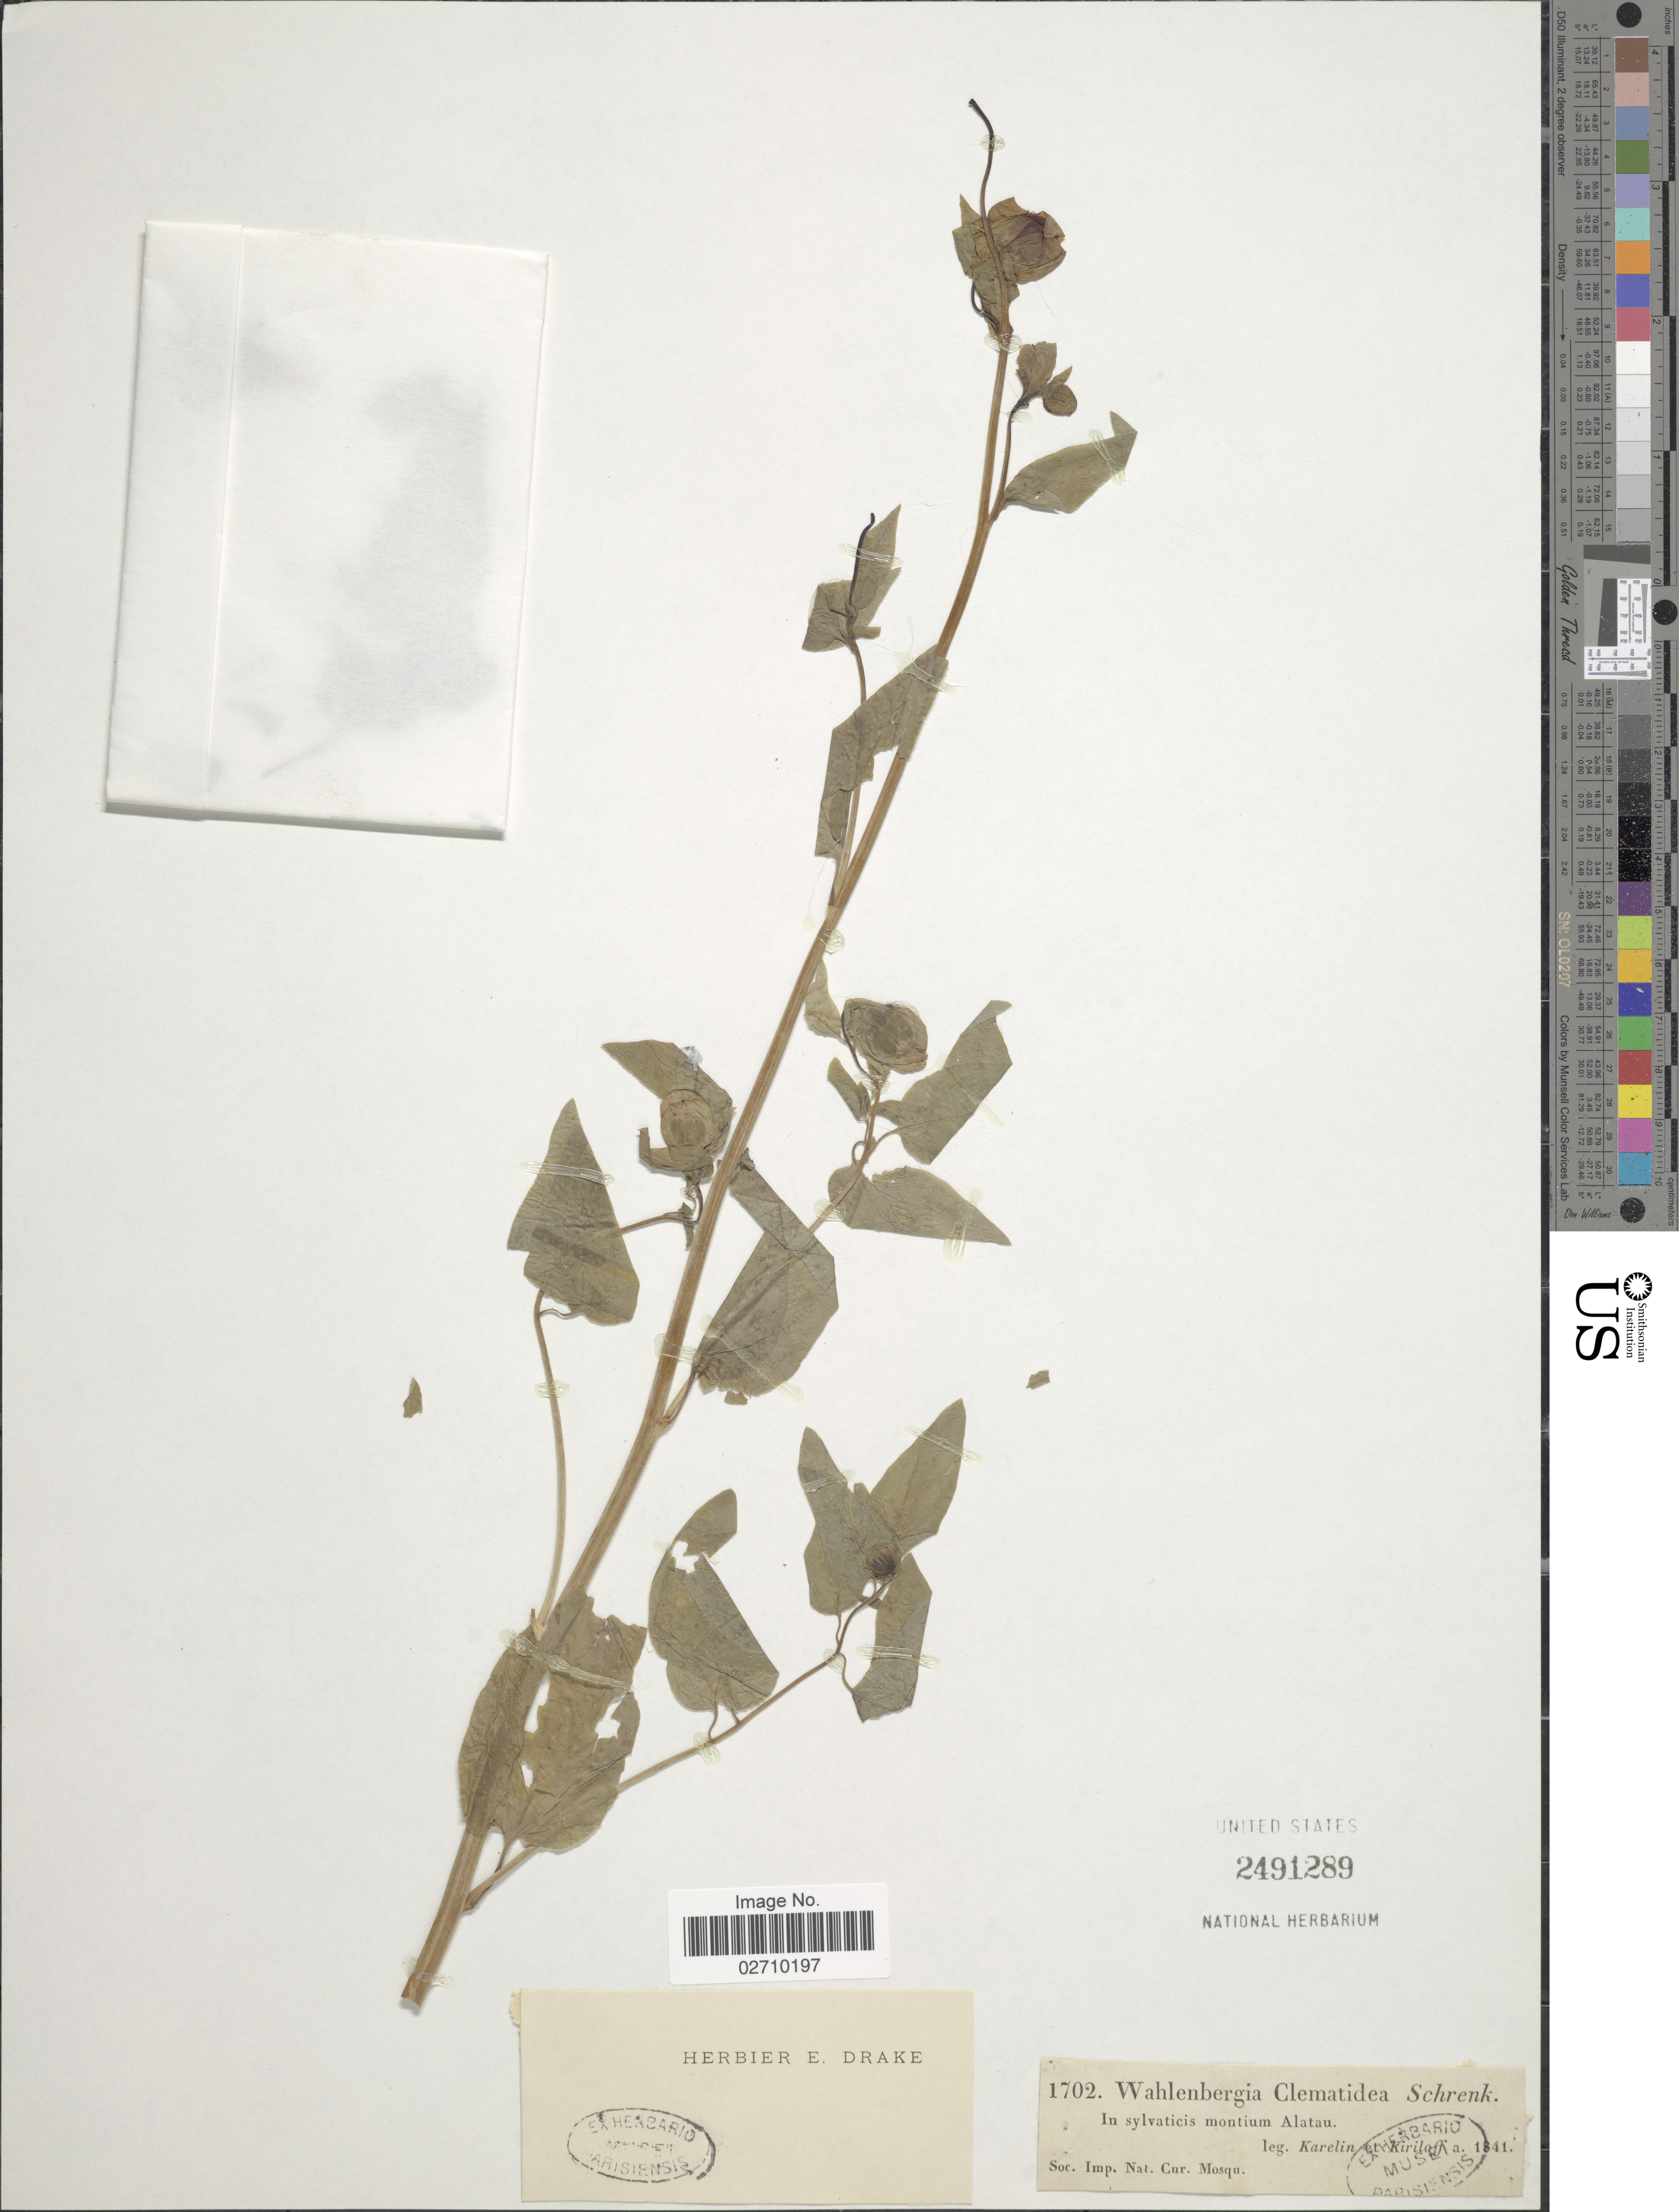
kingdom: Plantae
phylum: Tracheophyta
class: Magnoliopsida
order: Asterales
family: Campanulaceae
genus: Wahlenbergia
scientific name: Wahlenbergia clematidea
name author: Schrenk ex Fisch. & C.A. Mey.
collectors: Karelin & I. Kiriloff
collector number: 1702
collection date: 1841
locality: In sylvaticus montium Alatau.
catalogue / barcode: US 2491289